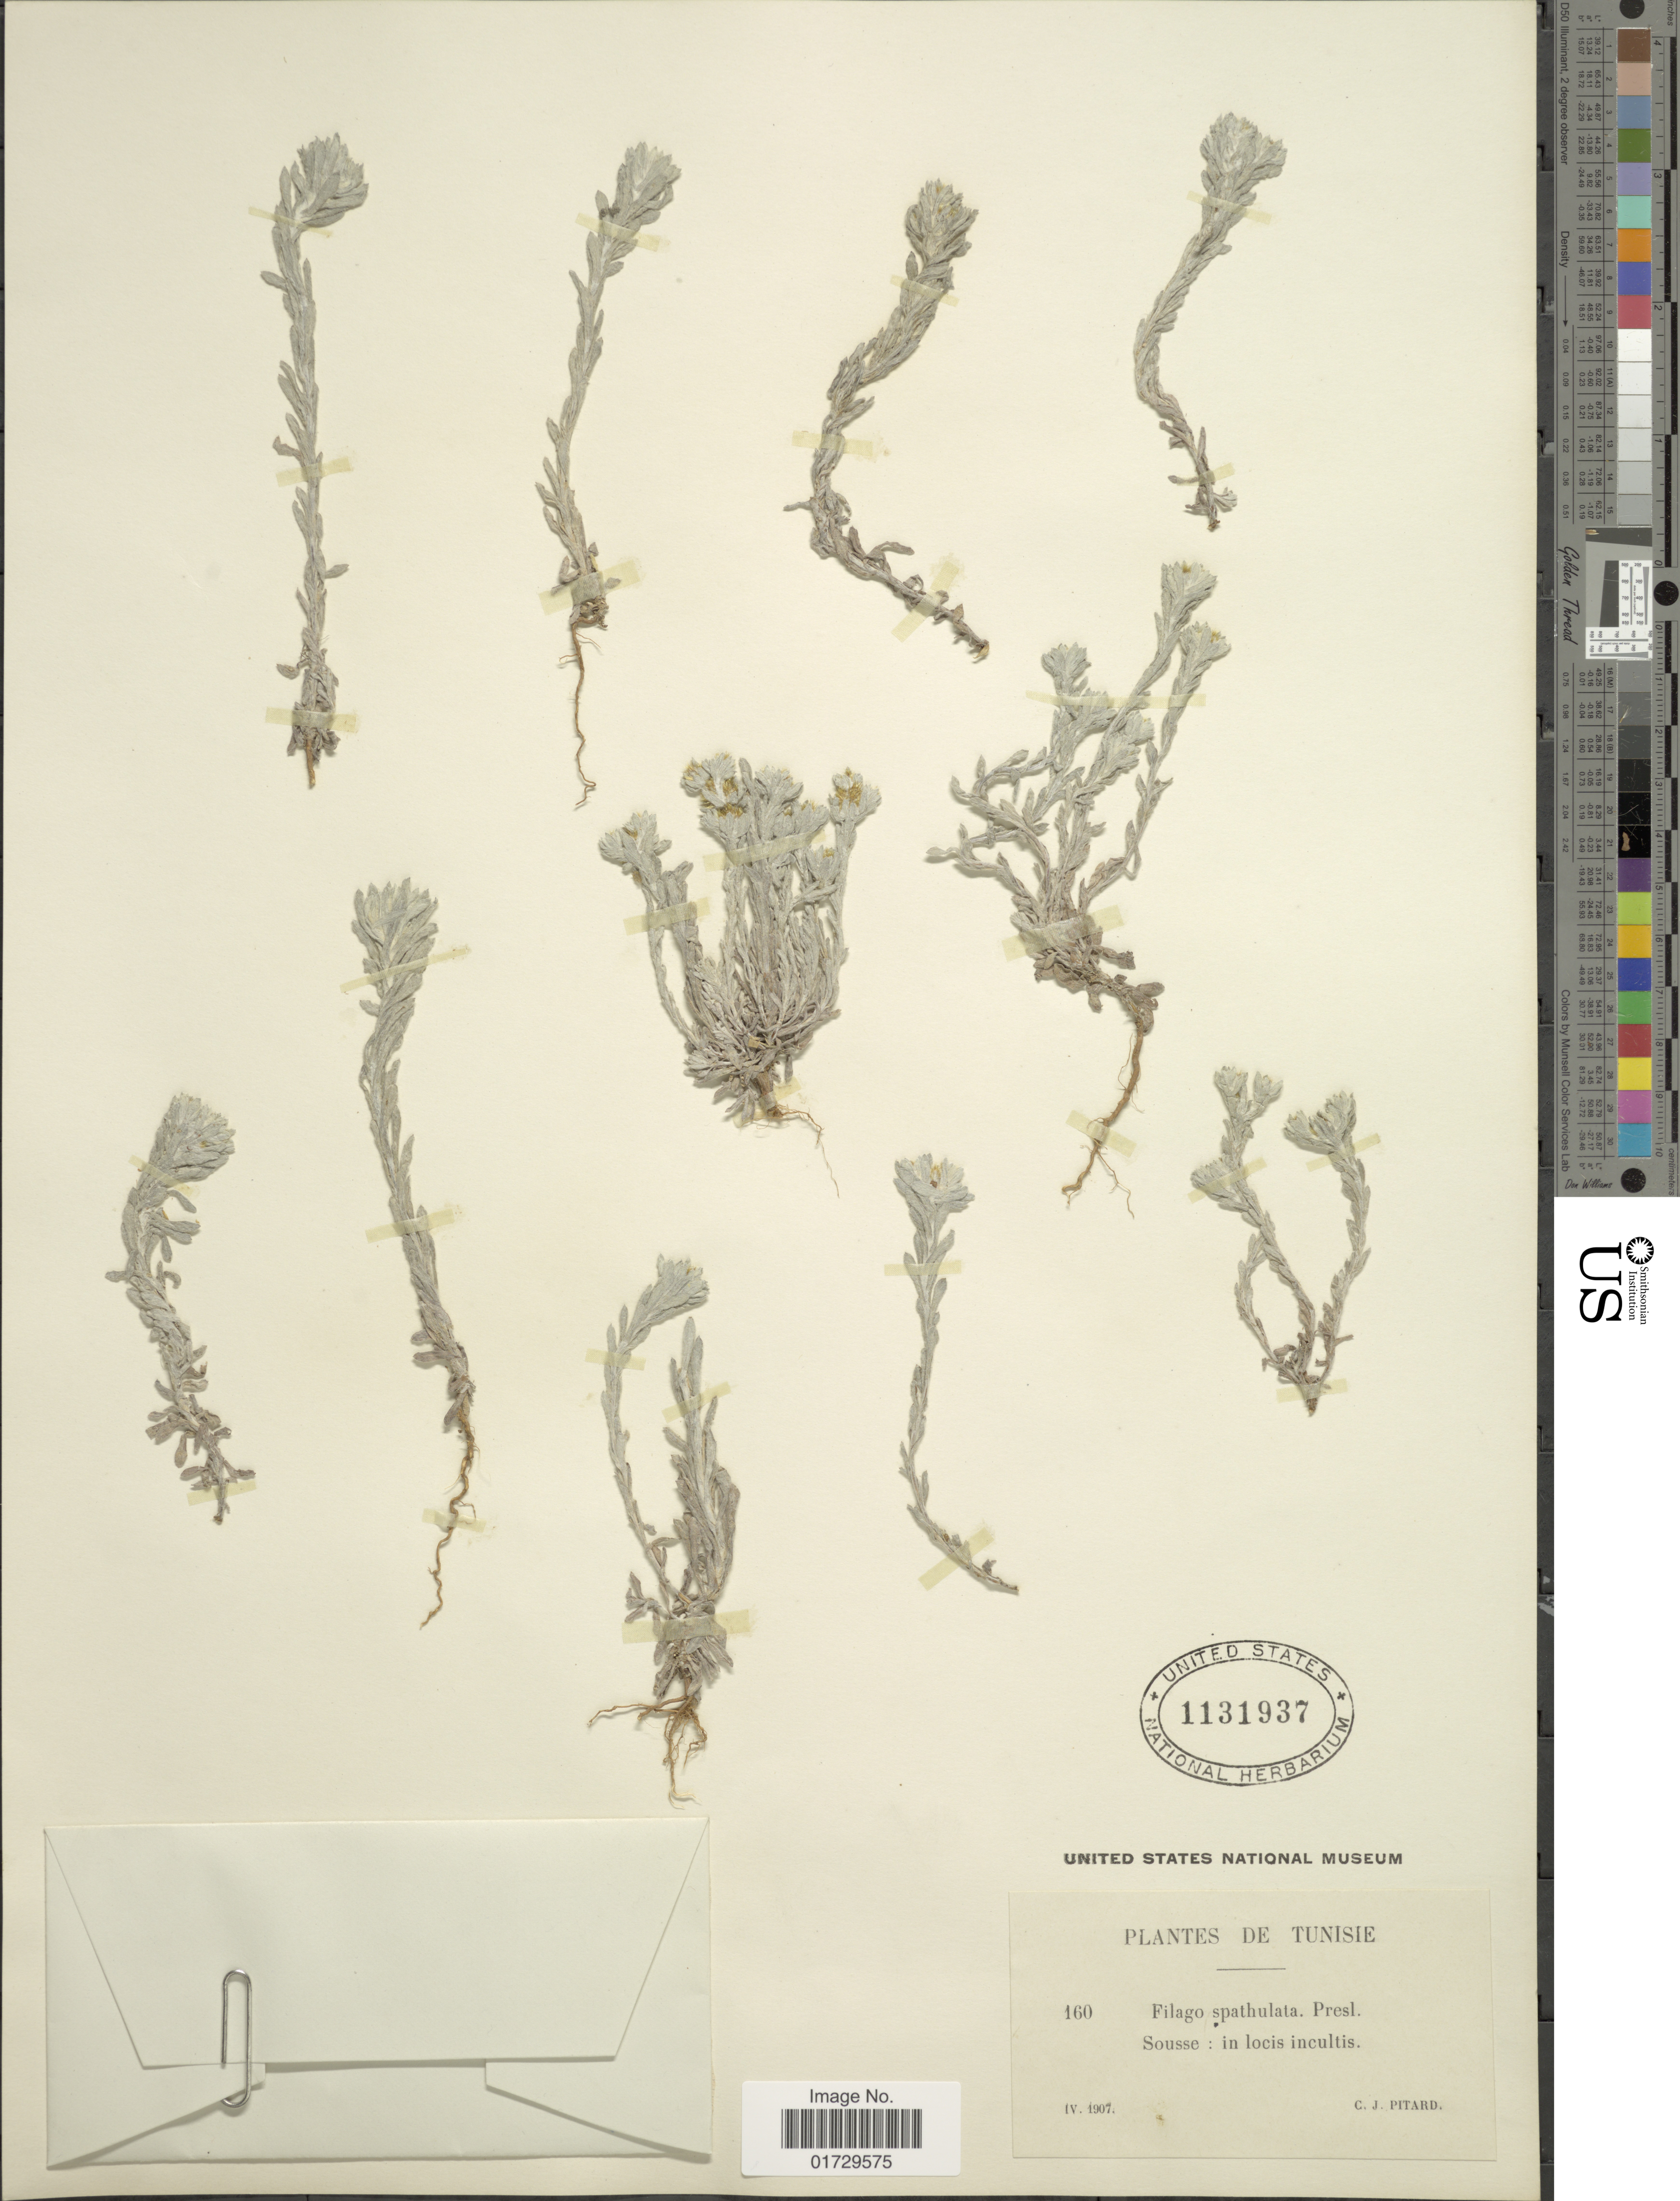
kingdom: Plantae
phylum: Tracheophyta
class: Magnoliopsida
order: Asterales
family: Asteraceae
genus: Filago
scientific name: Filago spathulata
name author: C. Presl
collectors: C. Pitard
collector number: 160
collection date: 1907-04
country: Tunisia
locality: Sousse: in locis incultis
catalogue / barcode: US 1131937